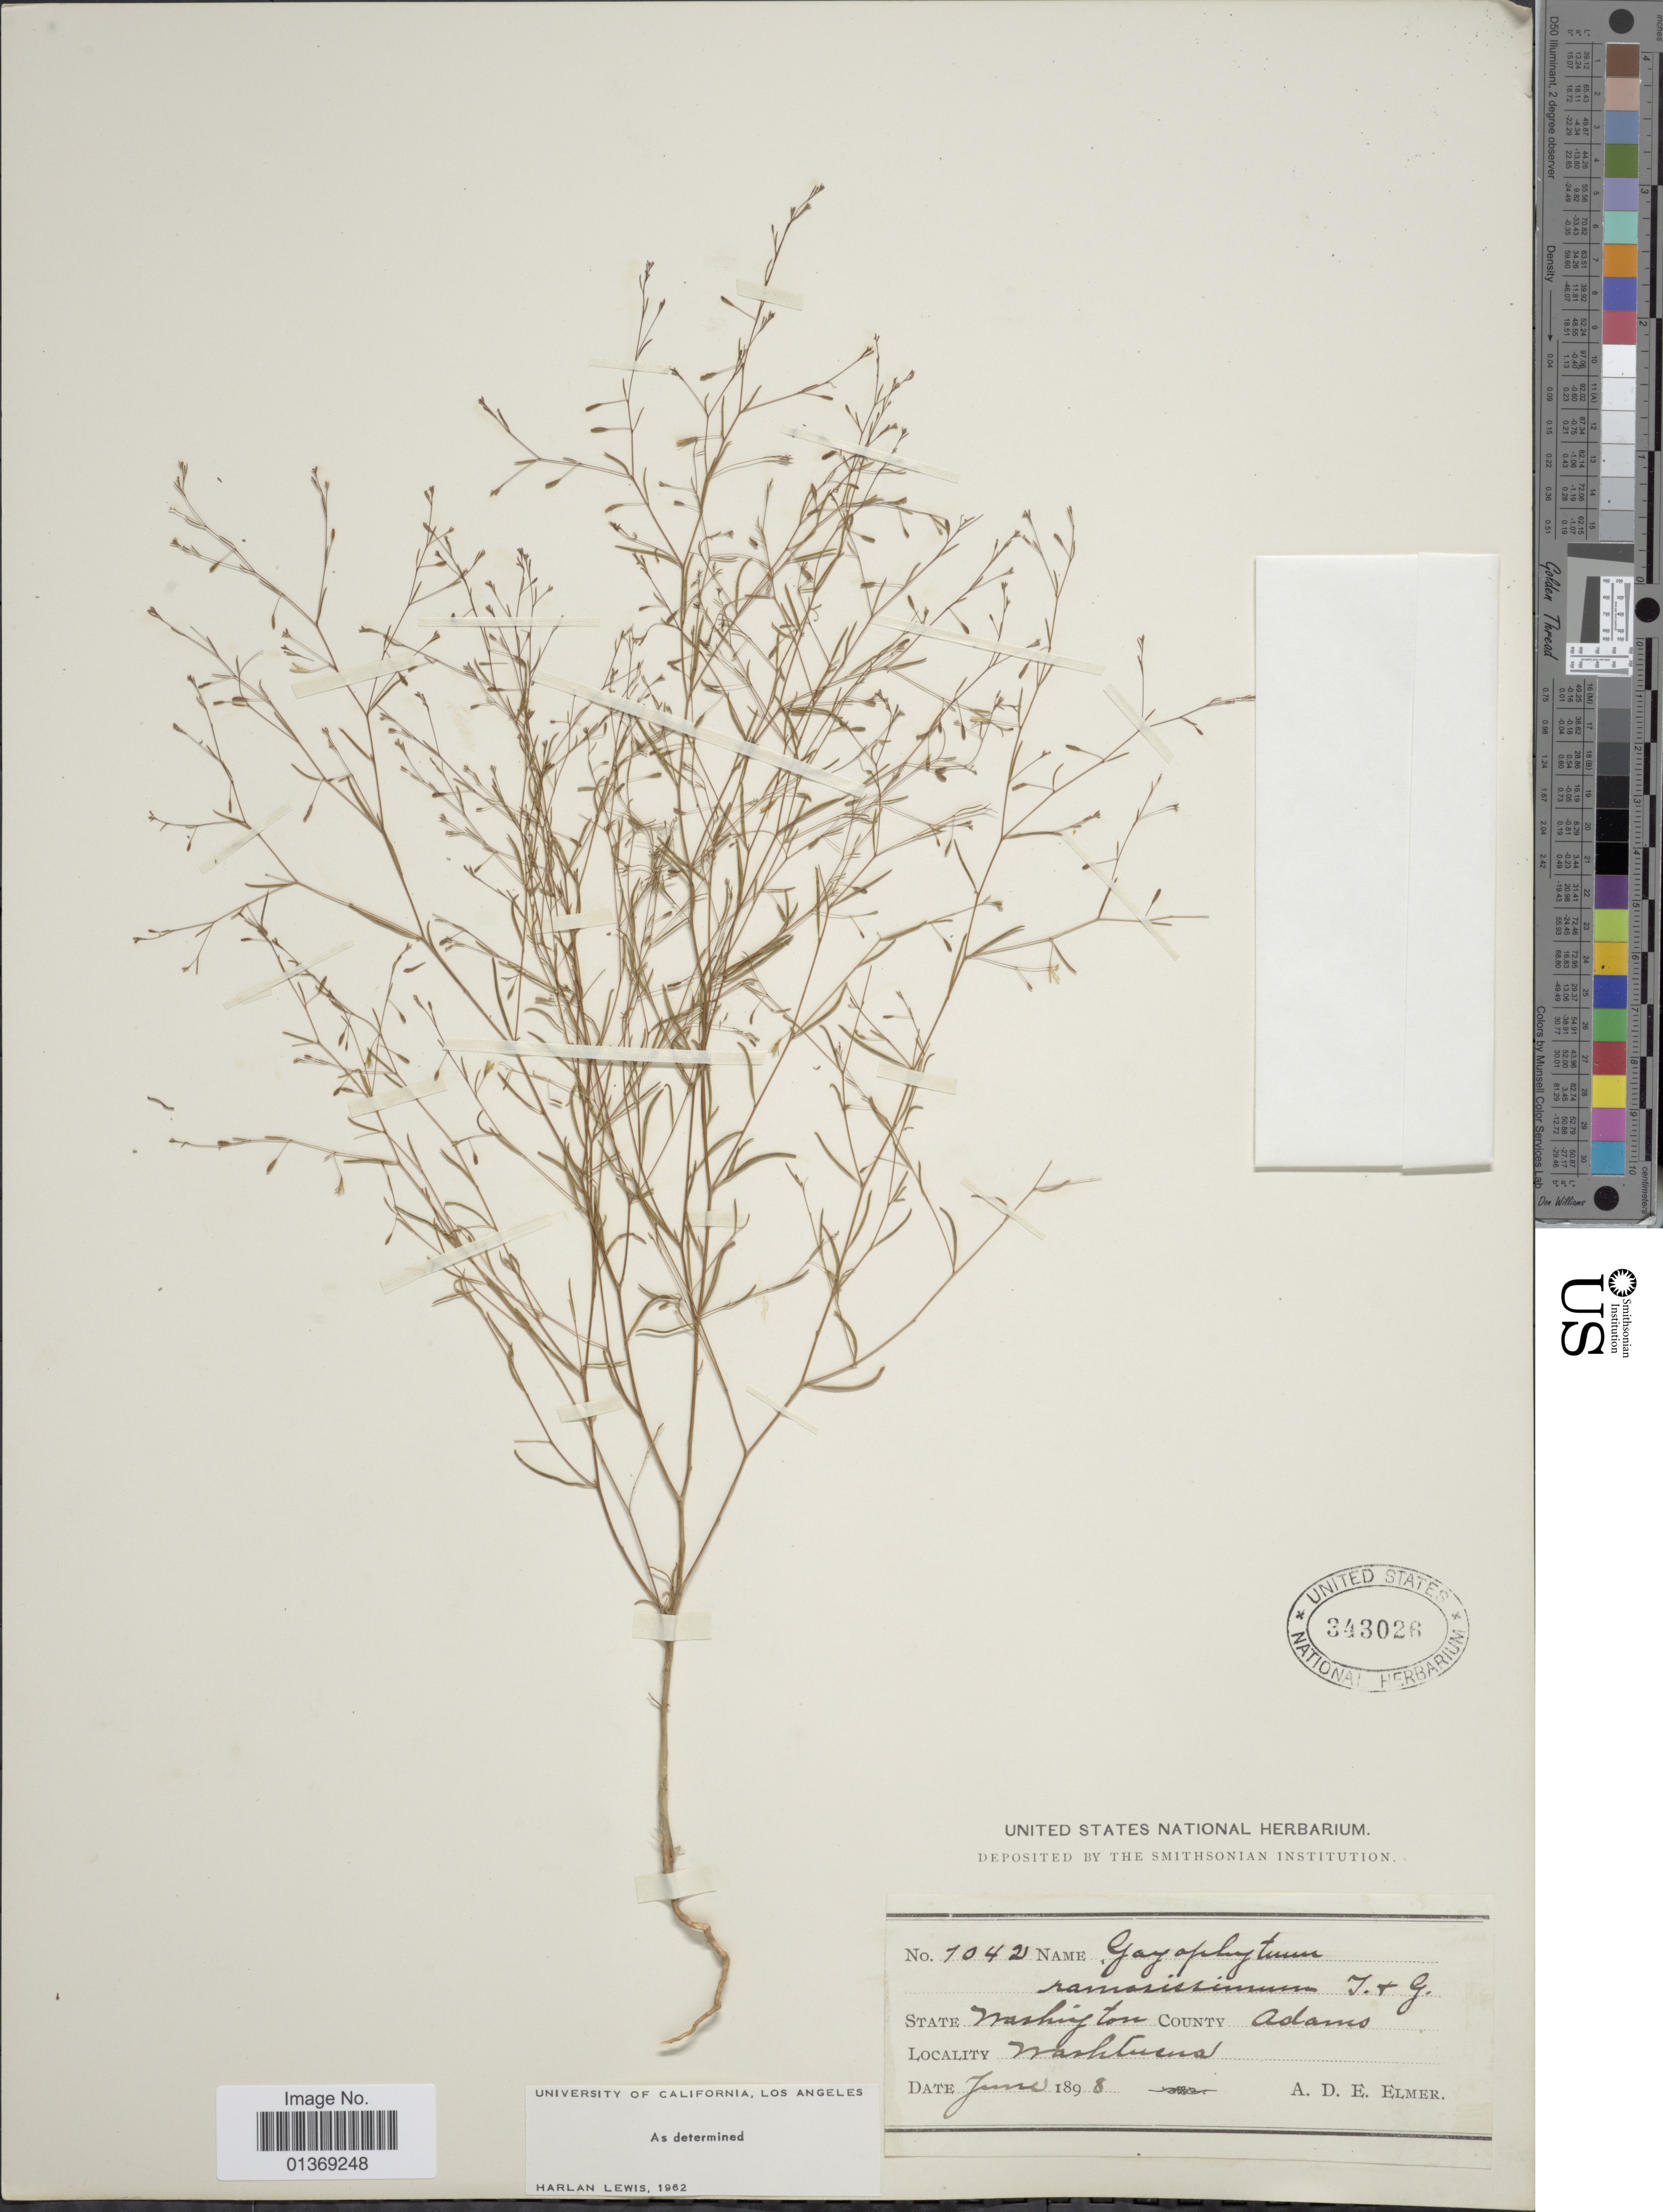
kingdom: Plantae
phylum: Tracheophyta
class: Magnoliopsida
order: Myrtales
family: Onagraceae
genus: Gayophytum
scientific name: Gayophytum ramosissimum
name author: Torr. & A. Gray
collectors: A. D. E. Elmer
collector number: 1042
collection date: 1898-06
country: United States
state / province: Washington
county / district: Adams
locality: County Adams, Washtucna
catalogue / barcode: US 343026